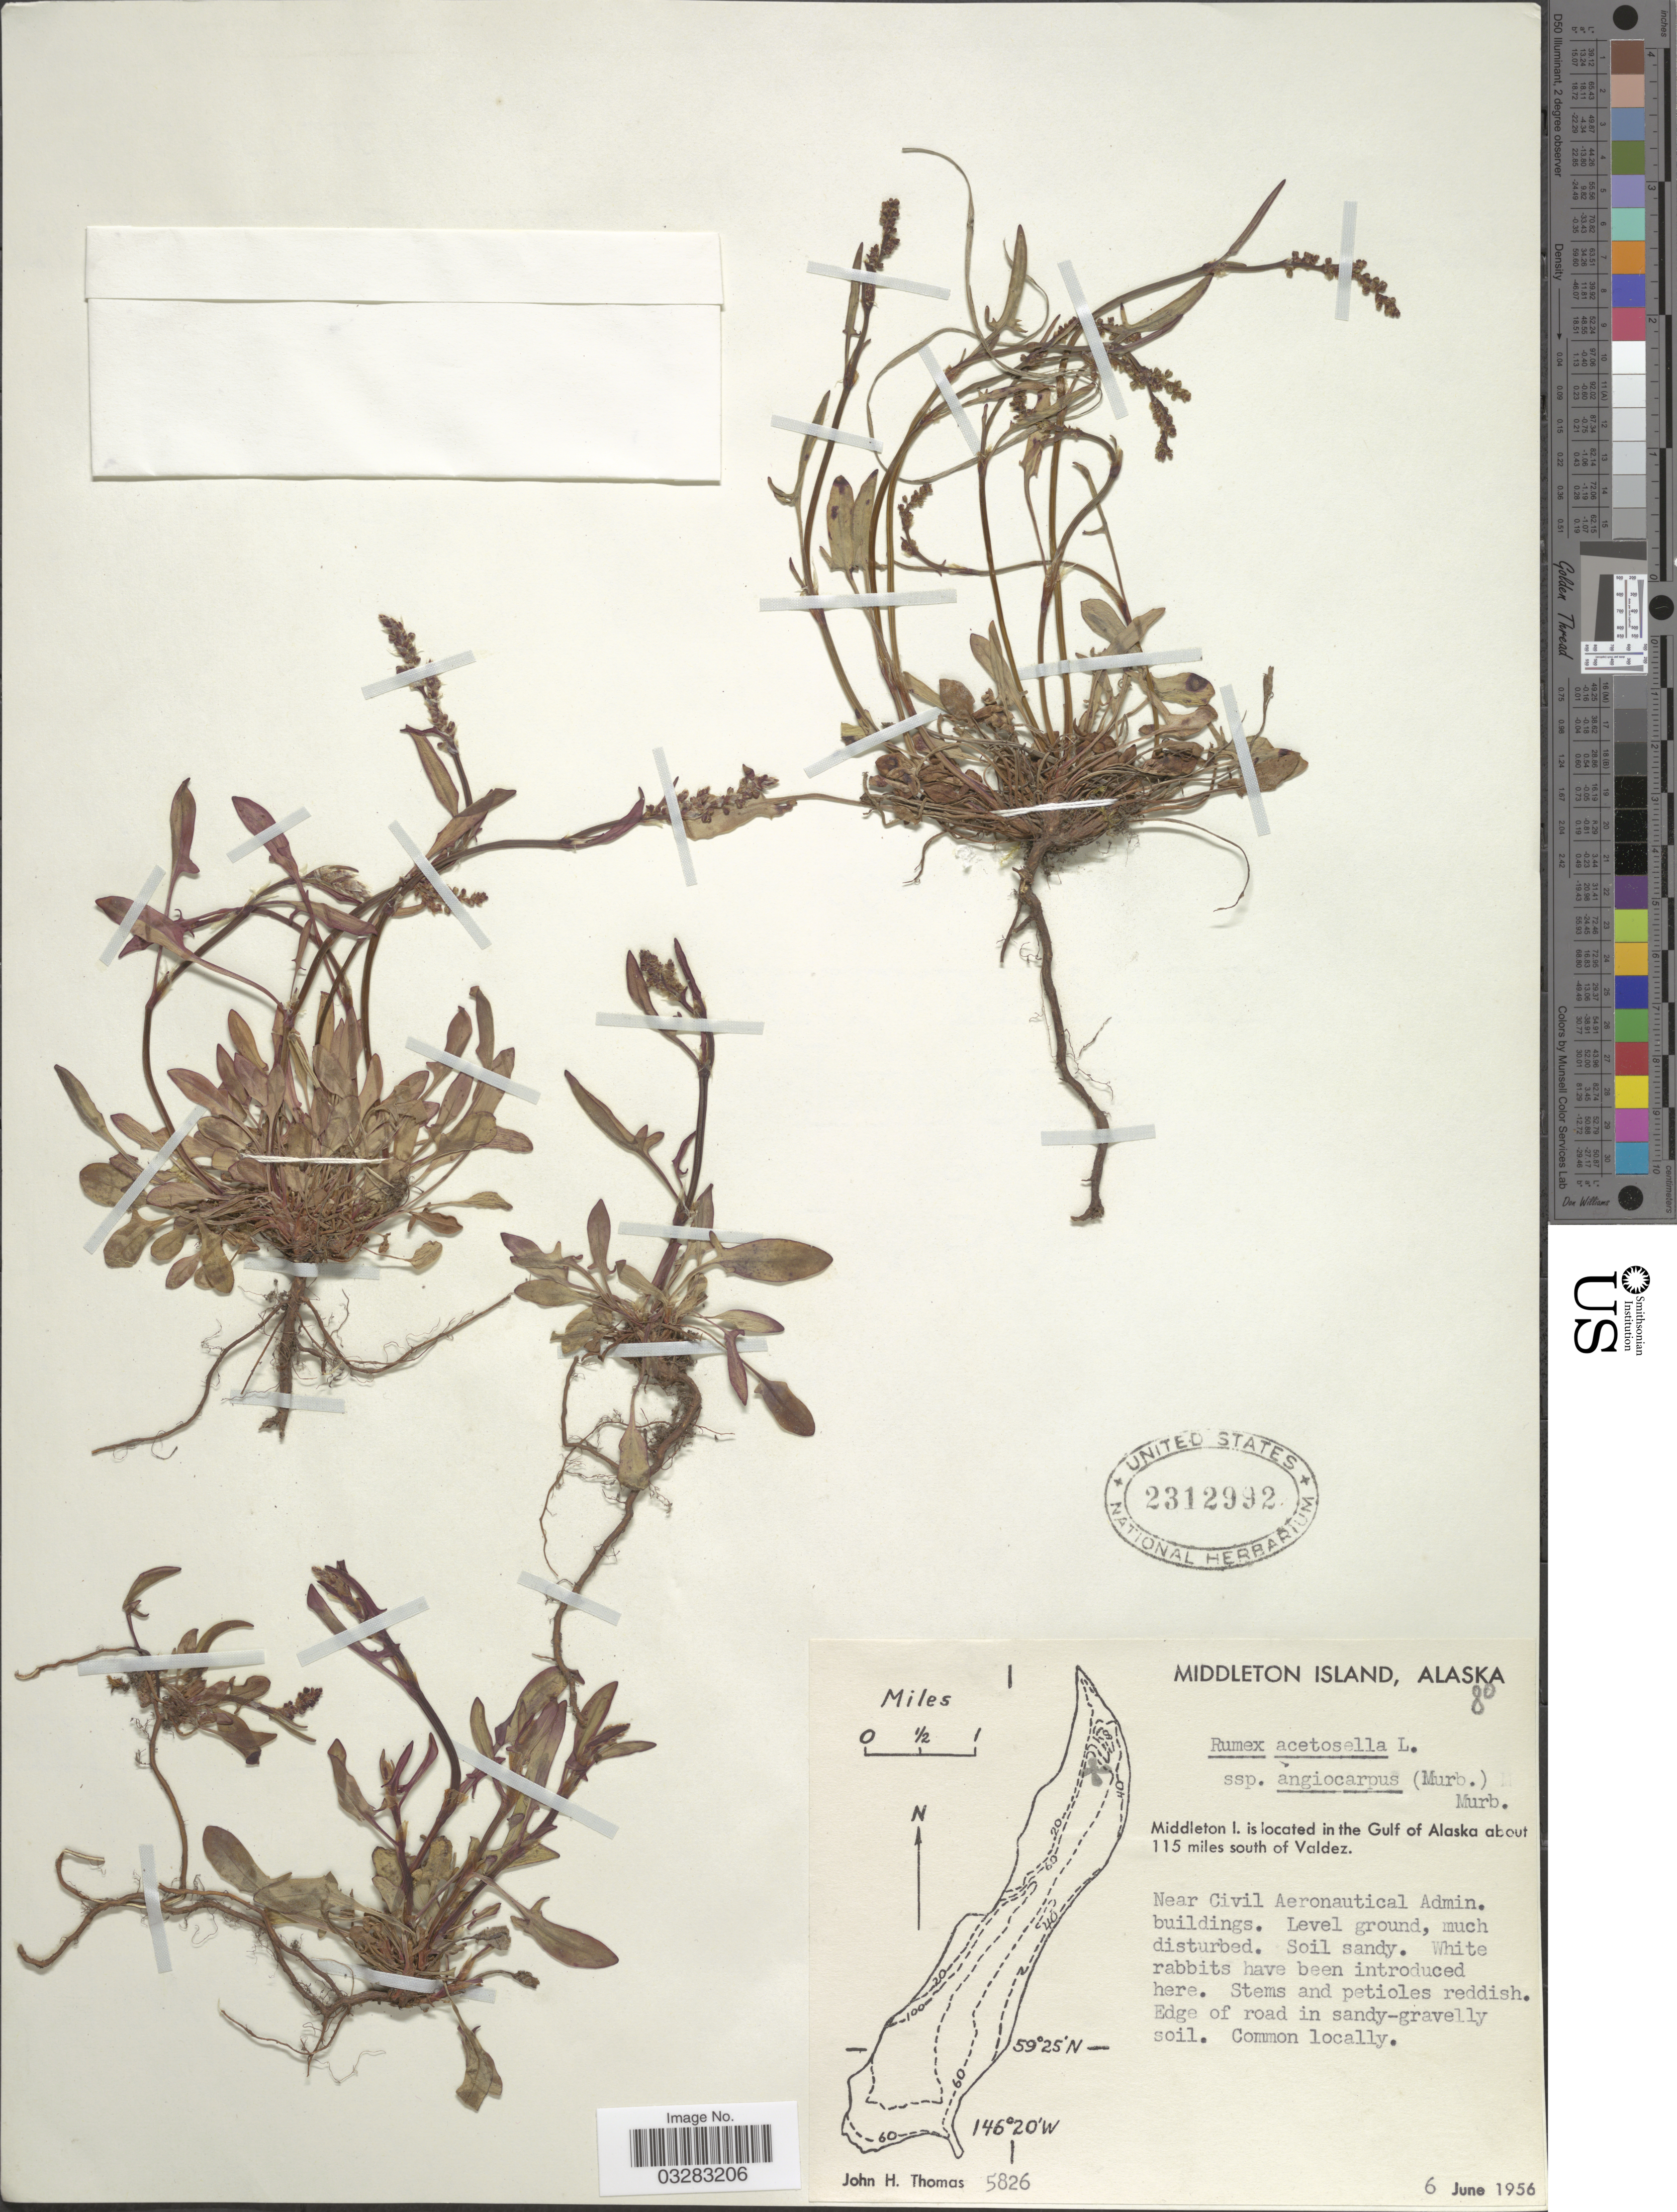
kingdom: Plantae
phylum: Tracheophyta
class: Magnoliopsida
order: Caryophyllales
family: Polygonaceae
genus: Rumex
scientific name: Rumex acetosella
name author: L.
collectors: J. H. Thomas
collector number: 5826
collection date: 1956-06-06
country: United States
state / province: Alaska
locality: Middleton Island. Middleton I. is located in the Gulf of Alaska about 115 miles south of Valdez. Near Civil Aeronautical Admin. buildings.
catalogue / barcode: US 2312992